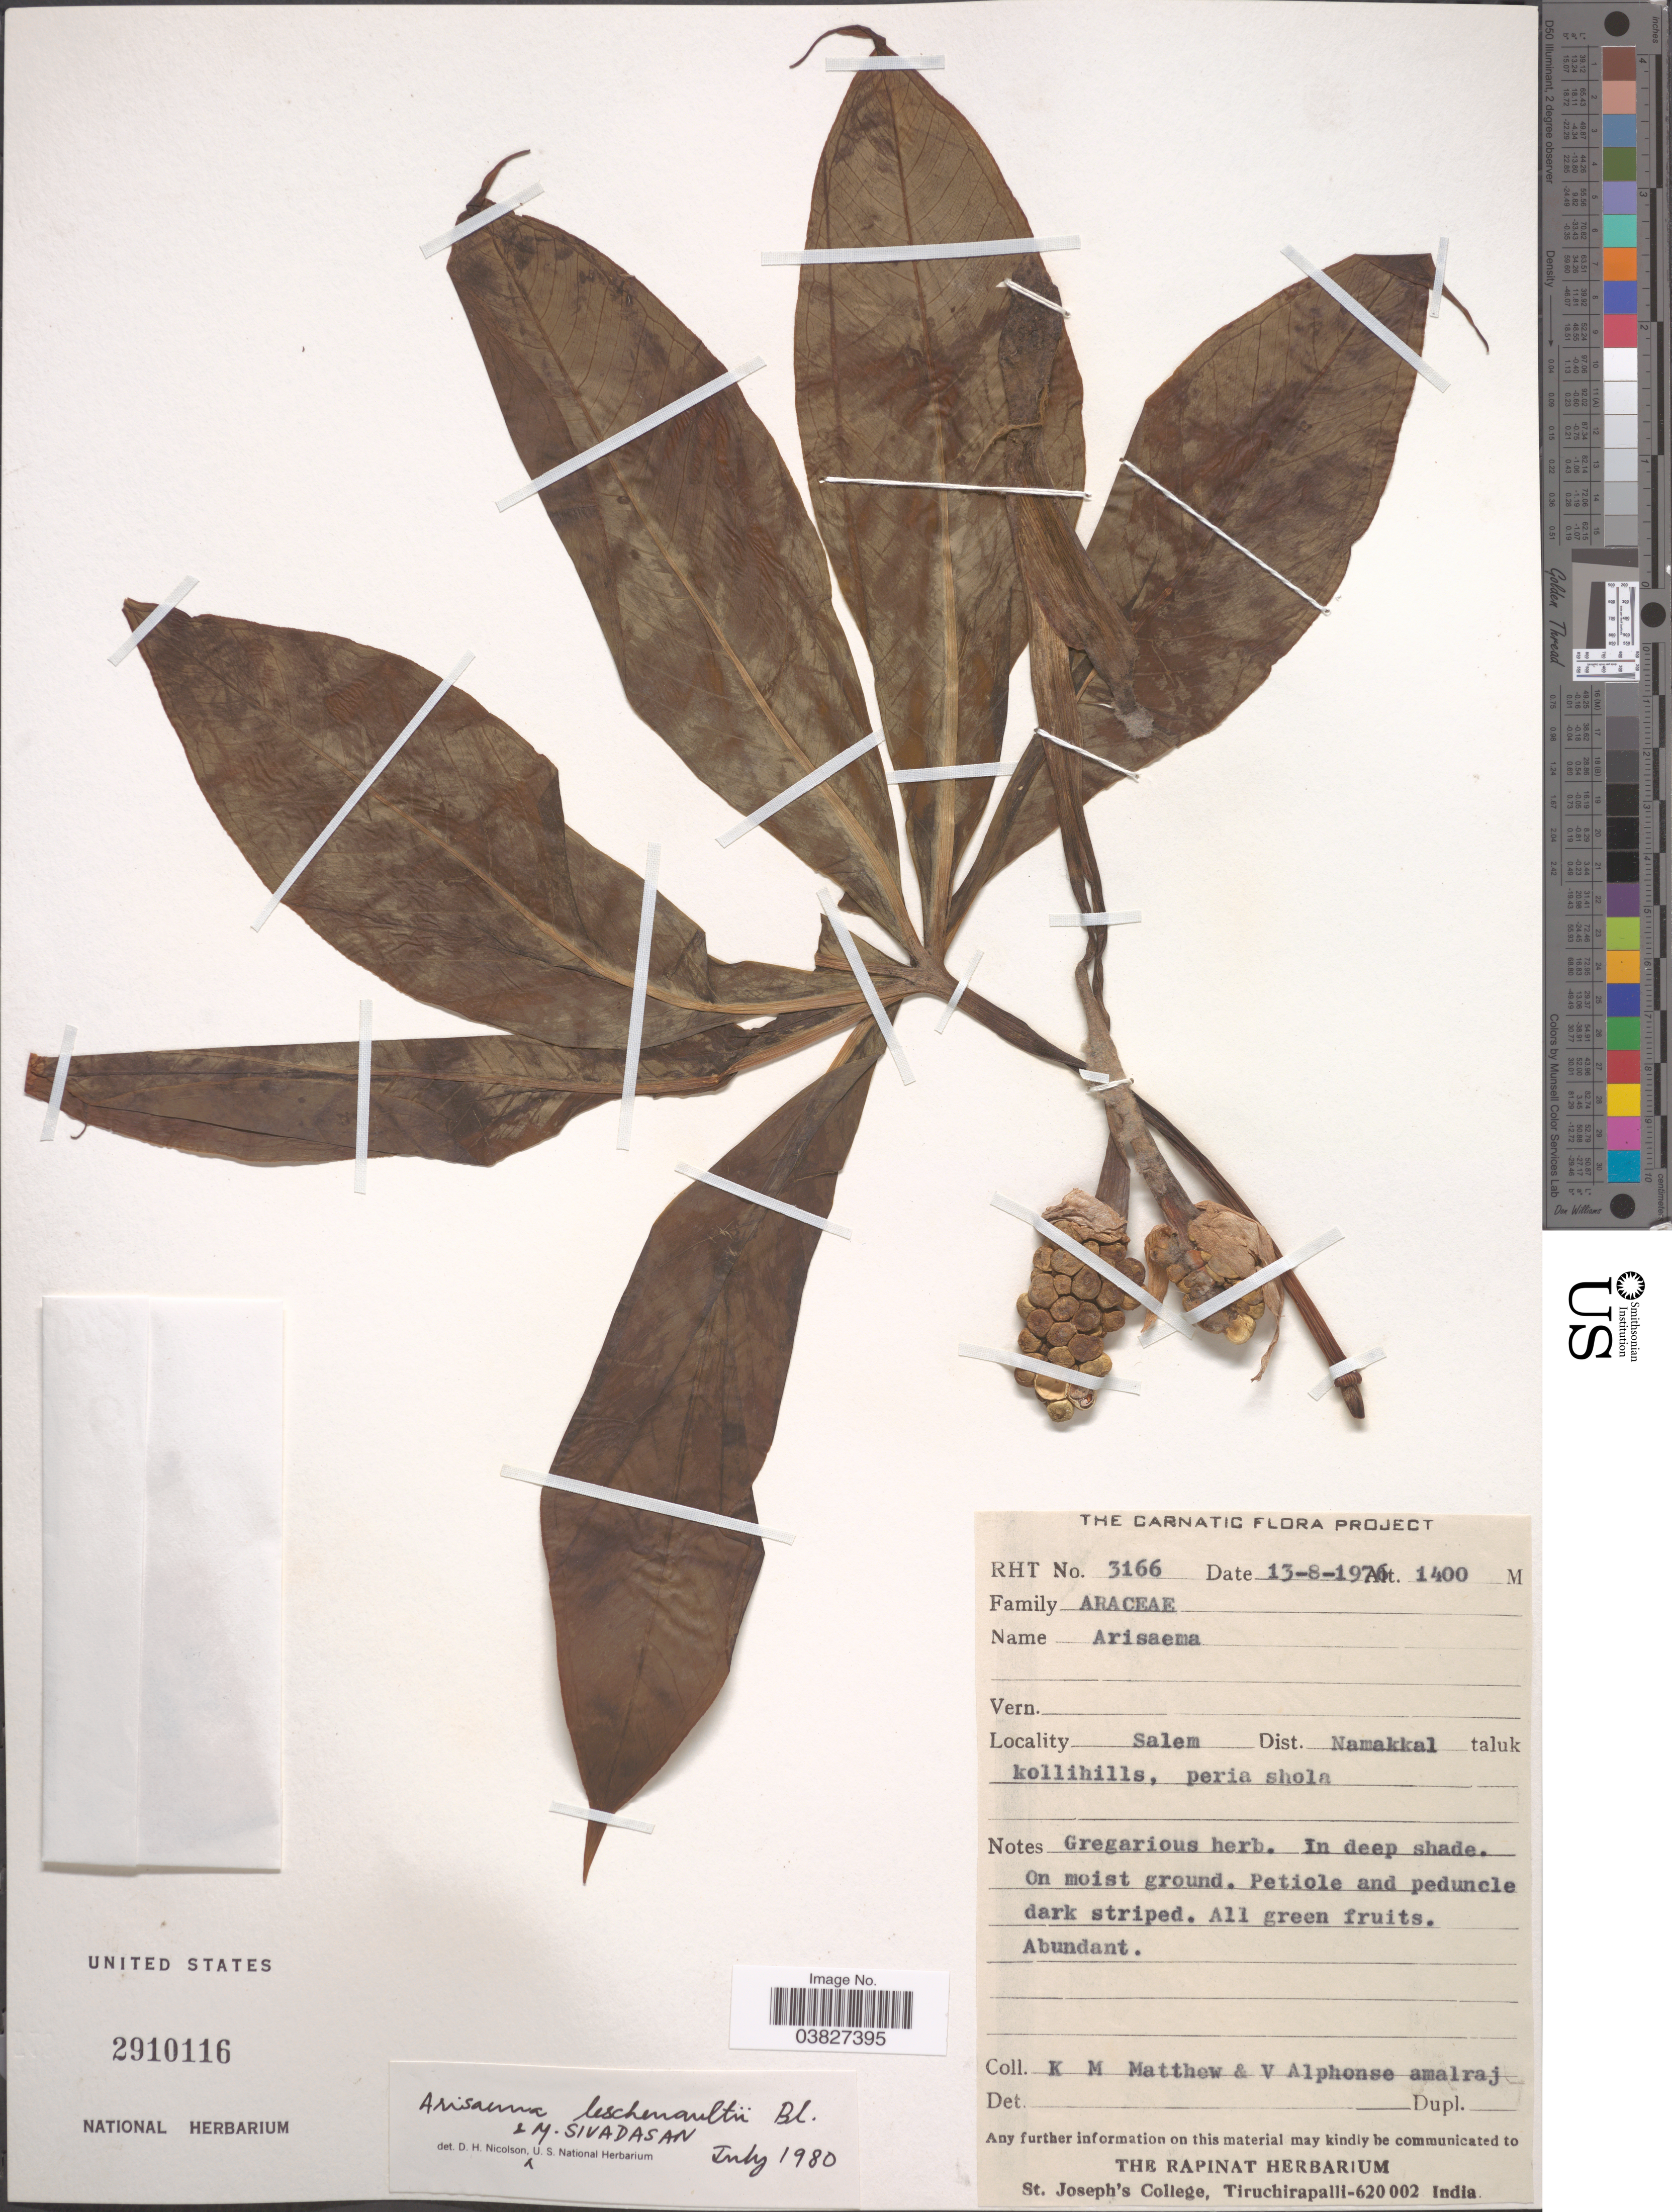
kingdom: Plantae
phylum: Tracheophyta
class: Liliopsida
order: Alismatales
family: Araceae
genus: Arisaema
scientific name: Arisaema leschenaultii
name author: Blume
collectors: K. M. Matthew & V. Amalraj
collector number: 3166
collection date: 1976-08-13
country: India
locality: Salem. Dist. Namakkal taluk. kollihills, peria shola.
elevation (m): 1400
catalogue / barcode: US 2910116